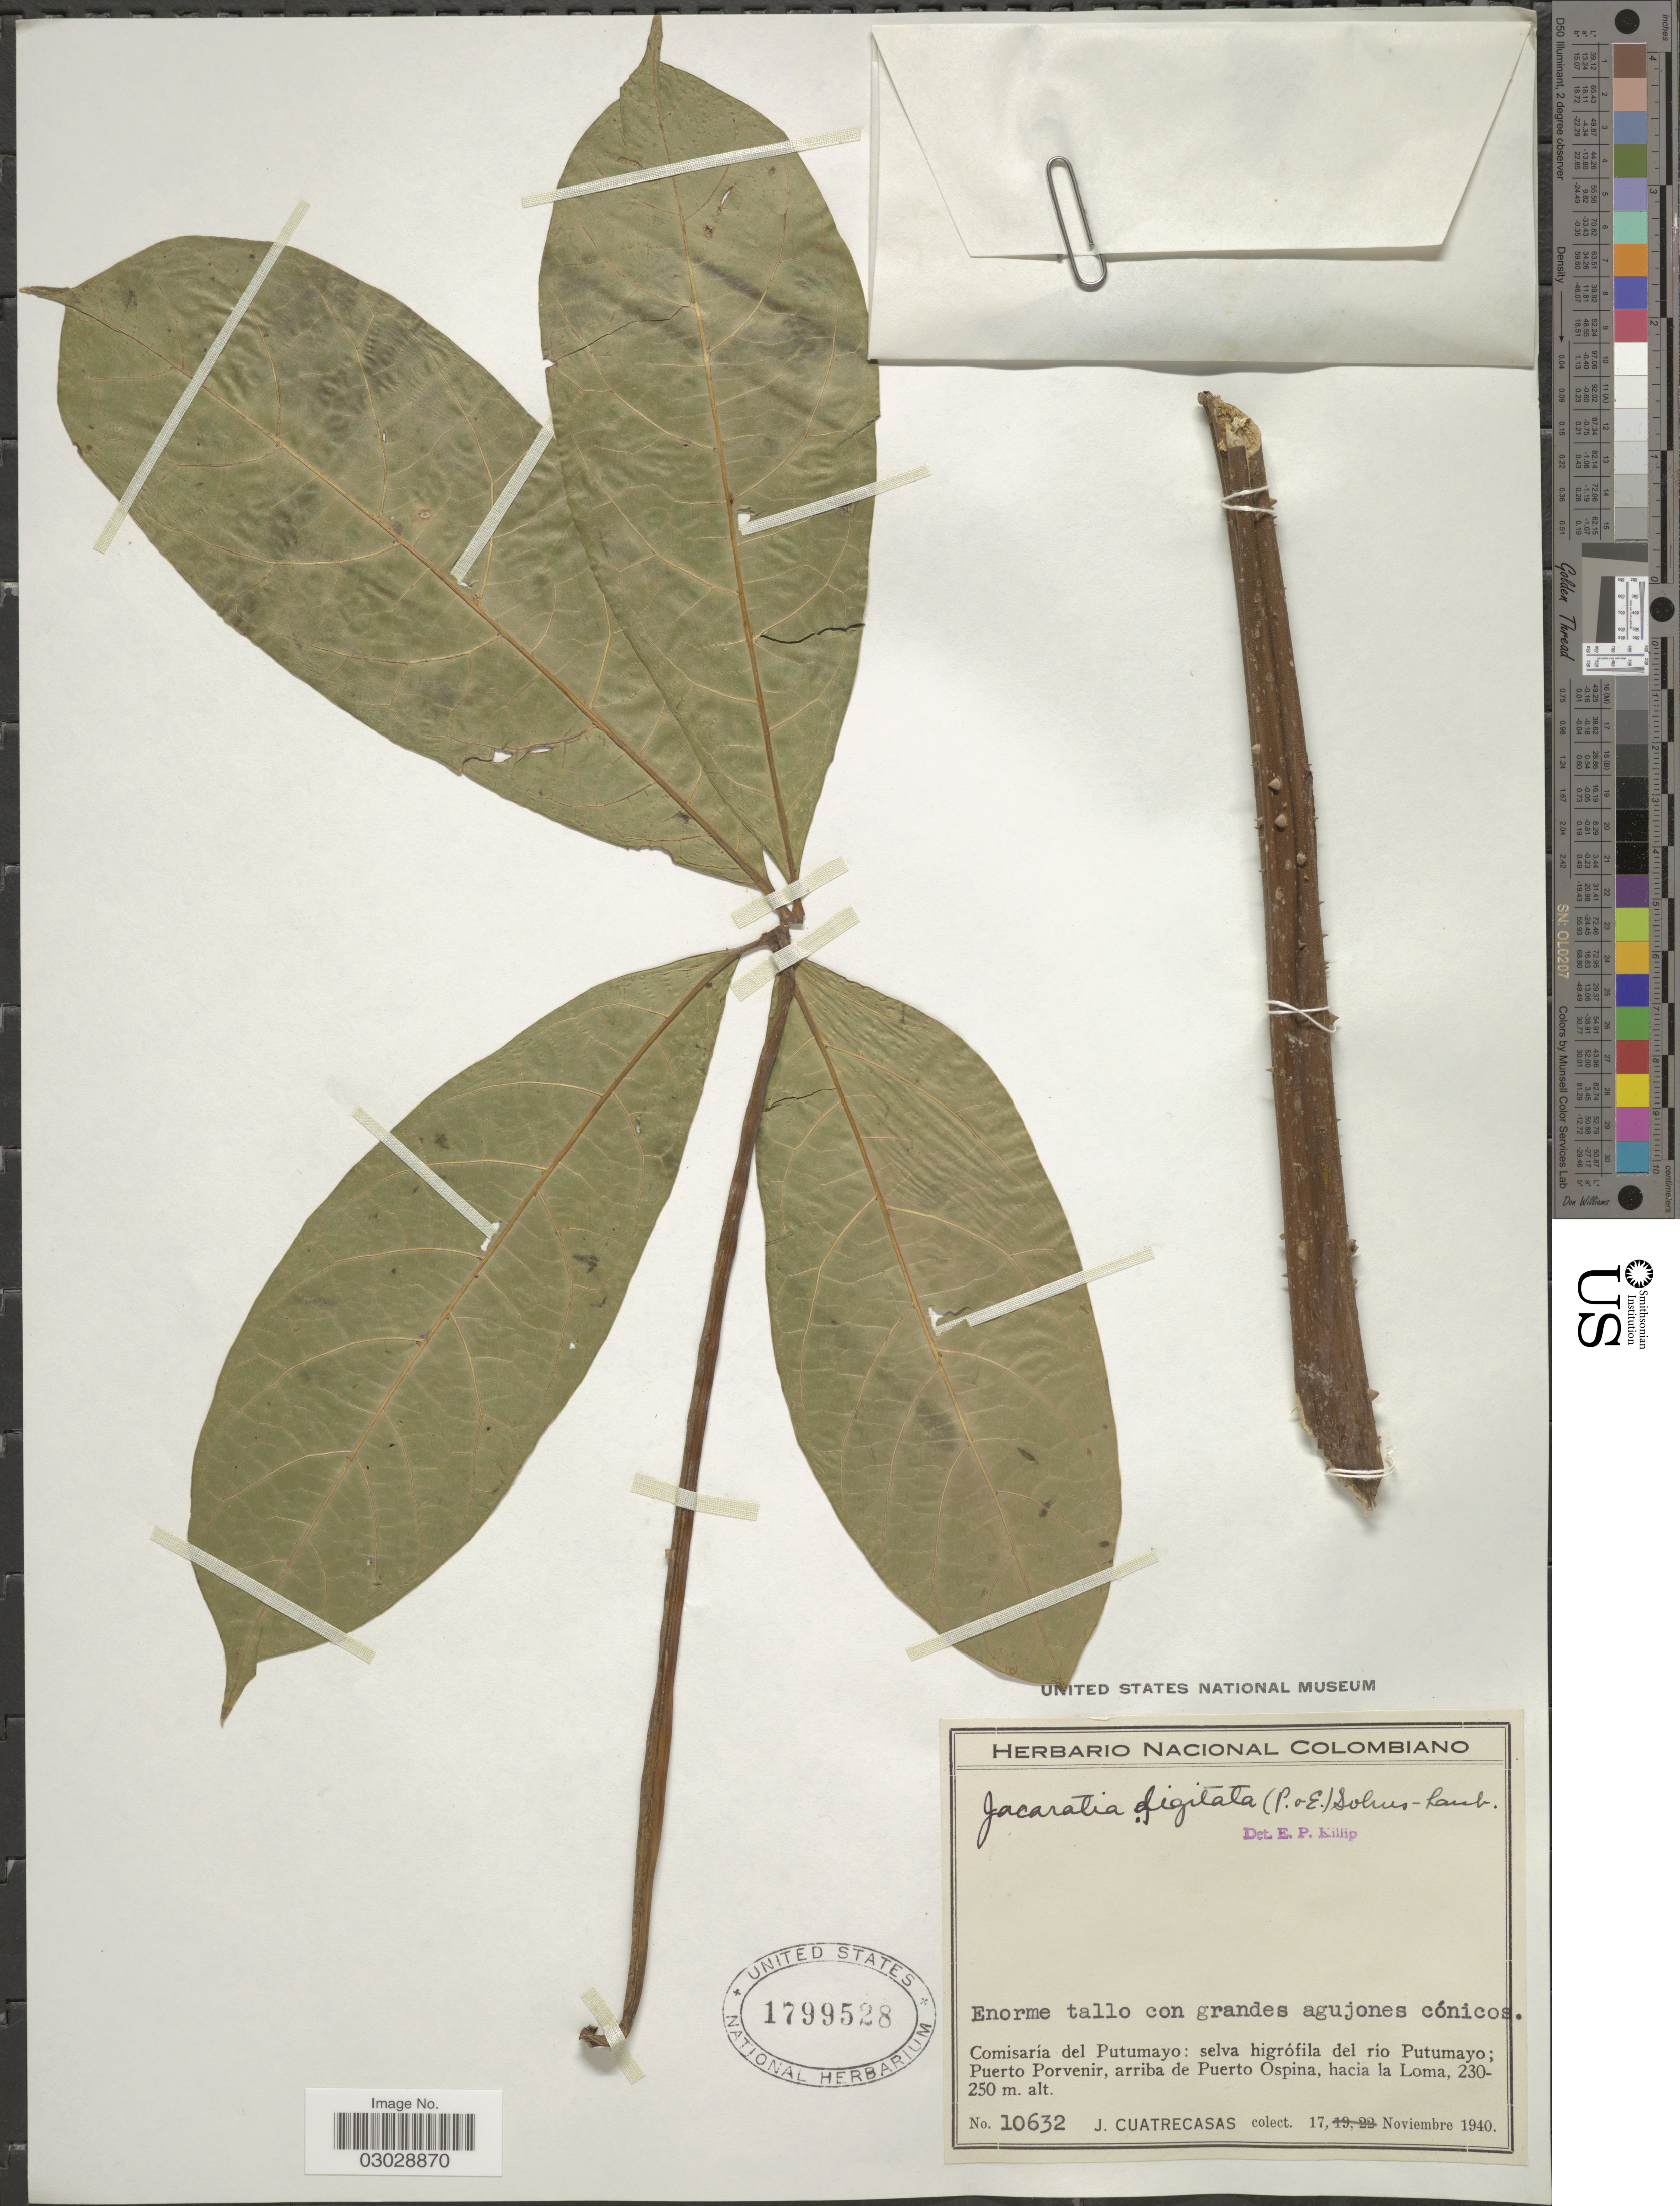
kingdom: Plantae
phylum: Tracheophyta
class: Magnoliopsida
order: Brassicales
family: Caricaceae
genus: Jacaratia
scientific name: Jacaratia digitata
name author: (Poepp. & Endl.) Solms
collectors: J. Cuatrecasas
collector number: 10632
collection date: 1940-11-17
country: Colombia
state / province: Putumayo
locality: Comisaría del Putumayo: selva higrófila del río Putumayo; Puerto Porvenir, arriba de Puerto Ospina, hacia la Loma.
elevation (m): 230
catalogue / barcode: US 1799528